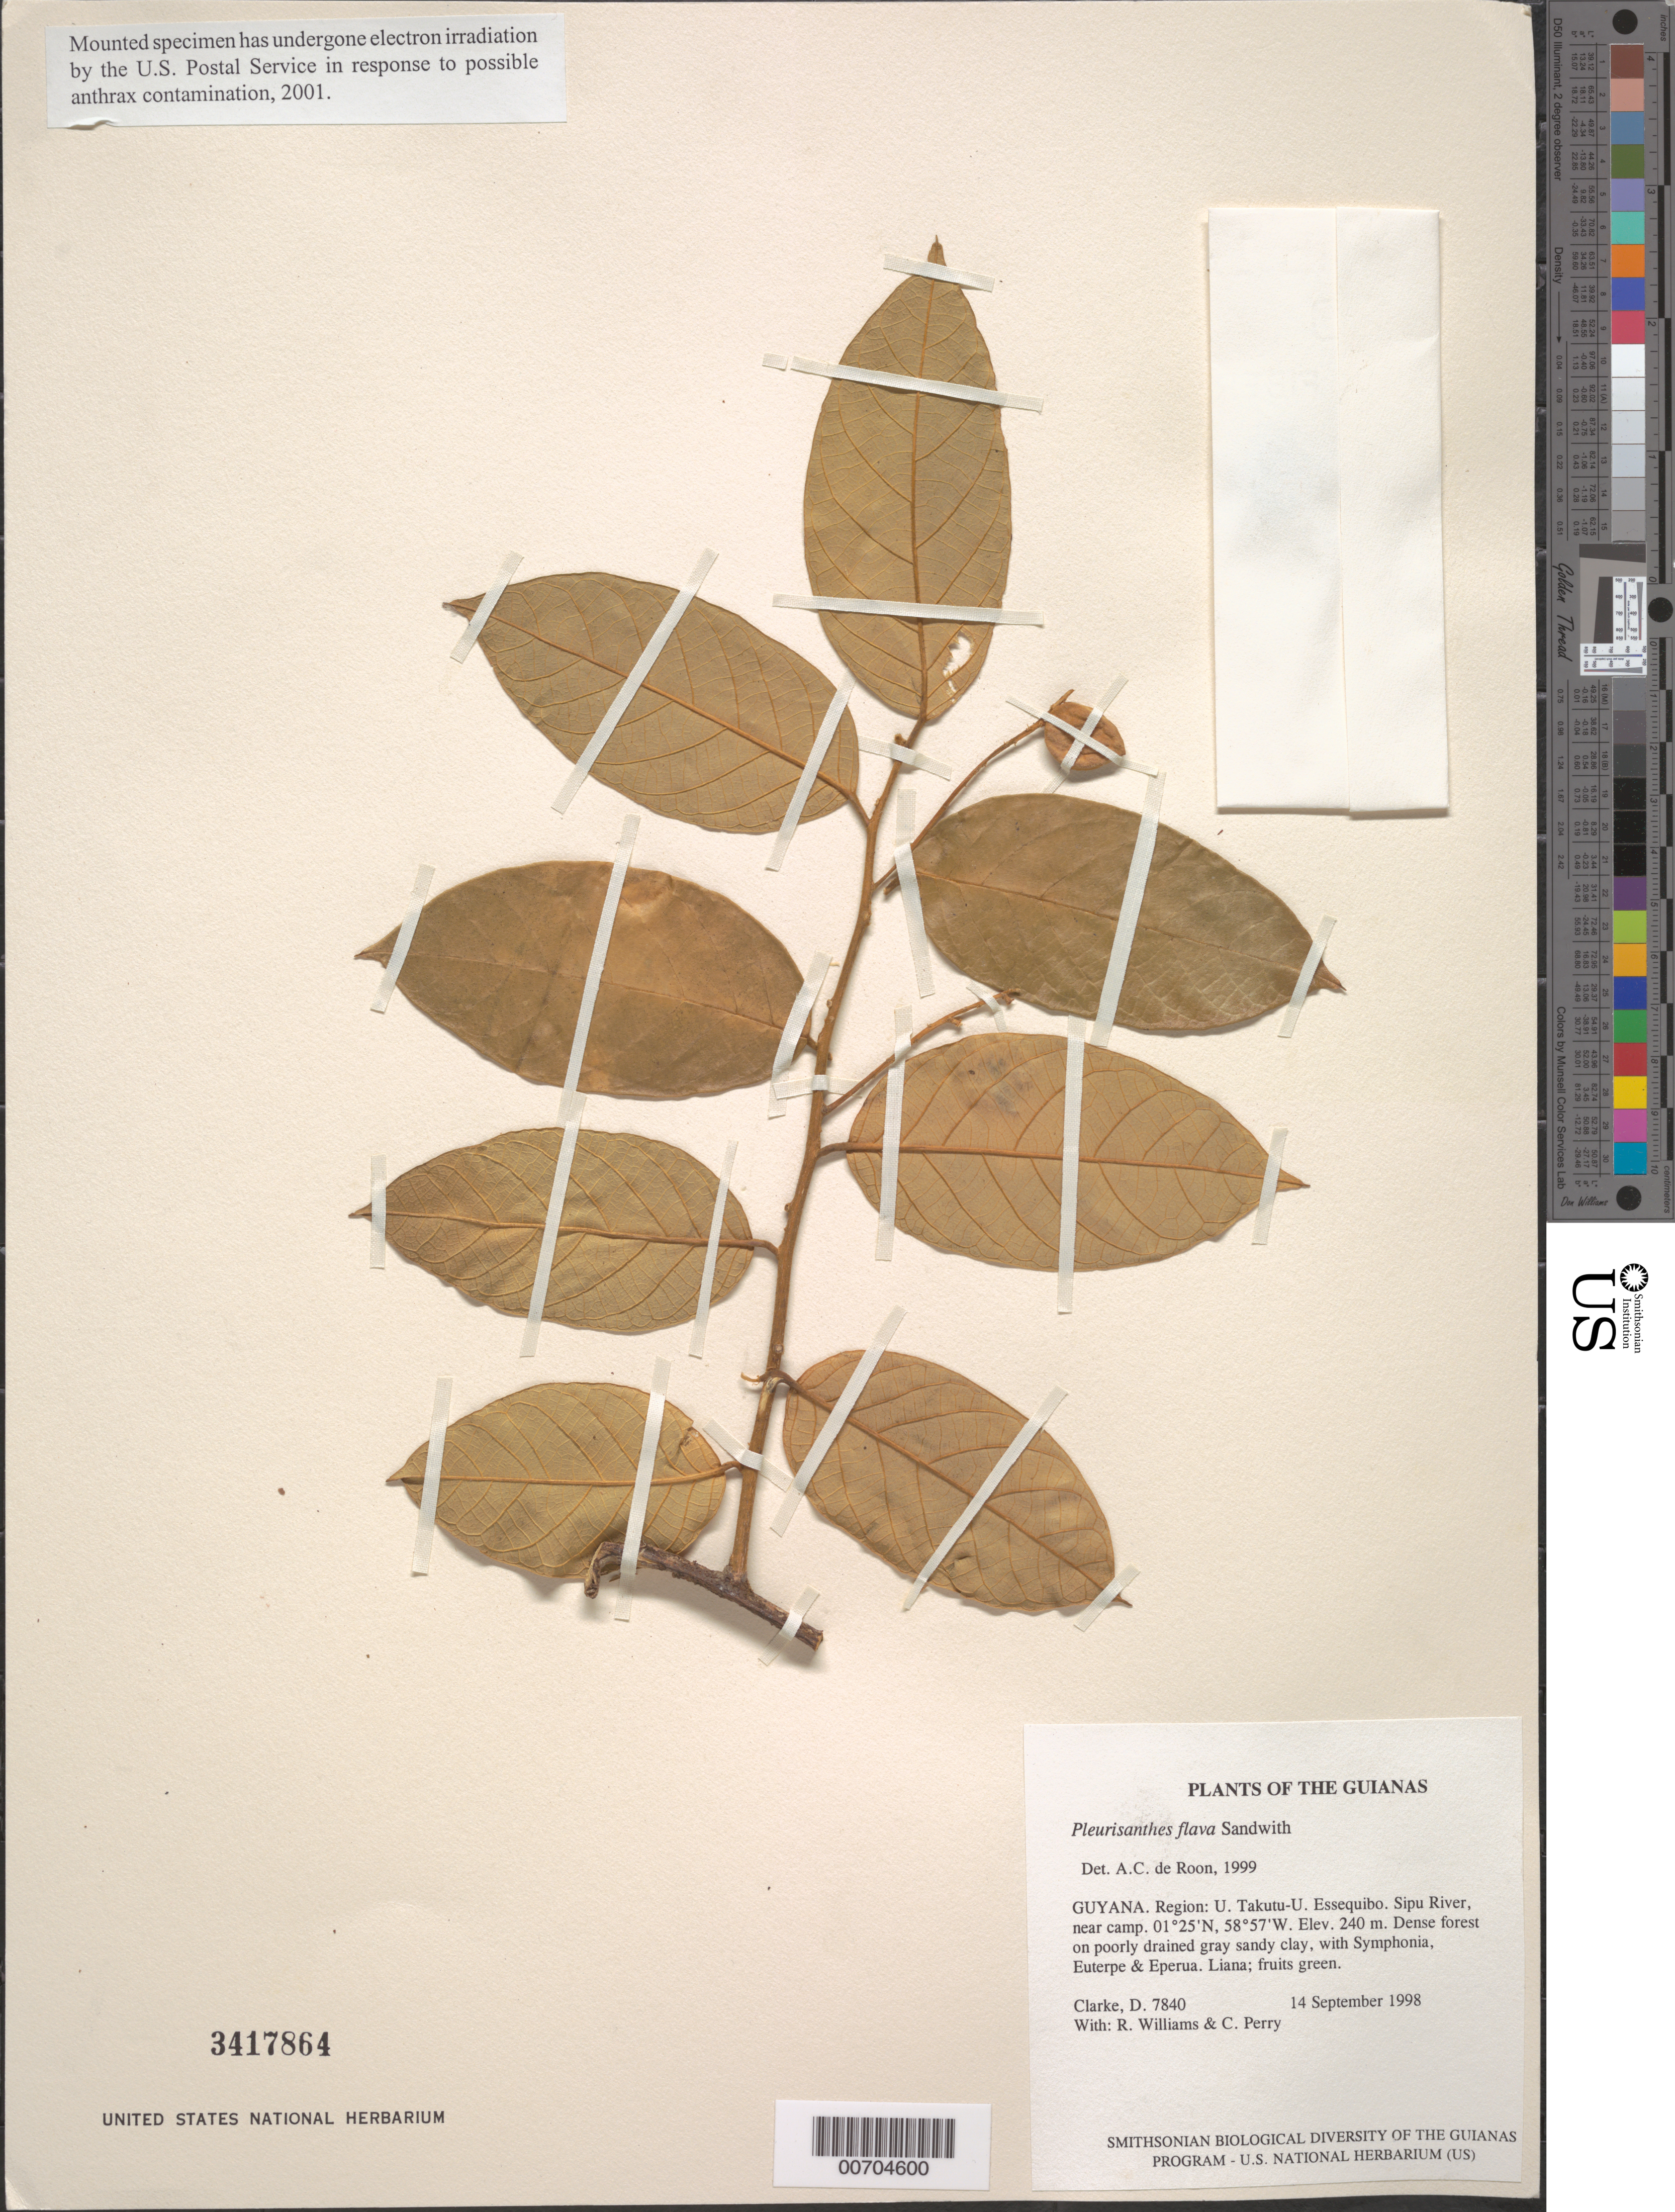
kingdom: Plantae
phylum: Tracheophyta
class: Magnoliopsida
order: Icacinales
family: Icacinaceae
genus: Pleurisanthes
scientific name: Pleurisanthes flava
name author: Sandwith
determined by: de Roon, A. C.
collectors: H. D. Clarke, R. Williams & C. Perry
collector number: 7840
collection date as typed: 14 September 1998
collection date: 1998-09-14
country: Guyana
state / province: U. Takutu-U. Essequibo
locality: Sipu River, near camp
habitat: Dense forest on poorly drained gray sandy clay, with Symphonia, Euterpe & Eperua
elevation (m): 240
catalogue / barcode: US 3417864